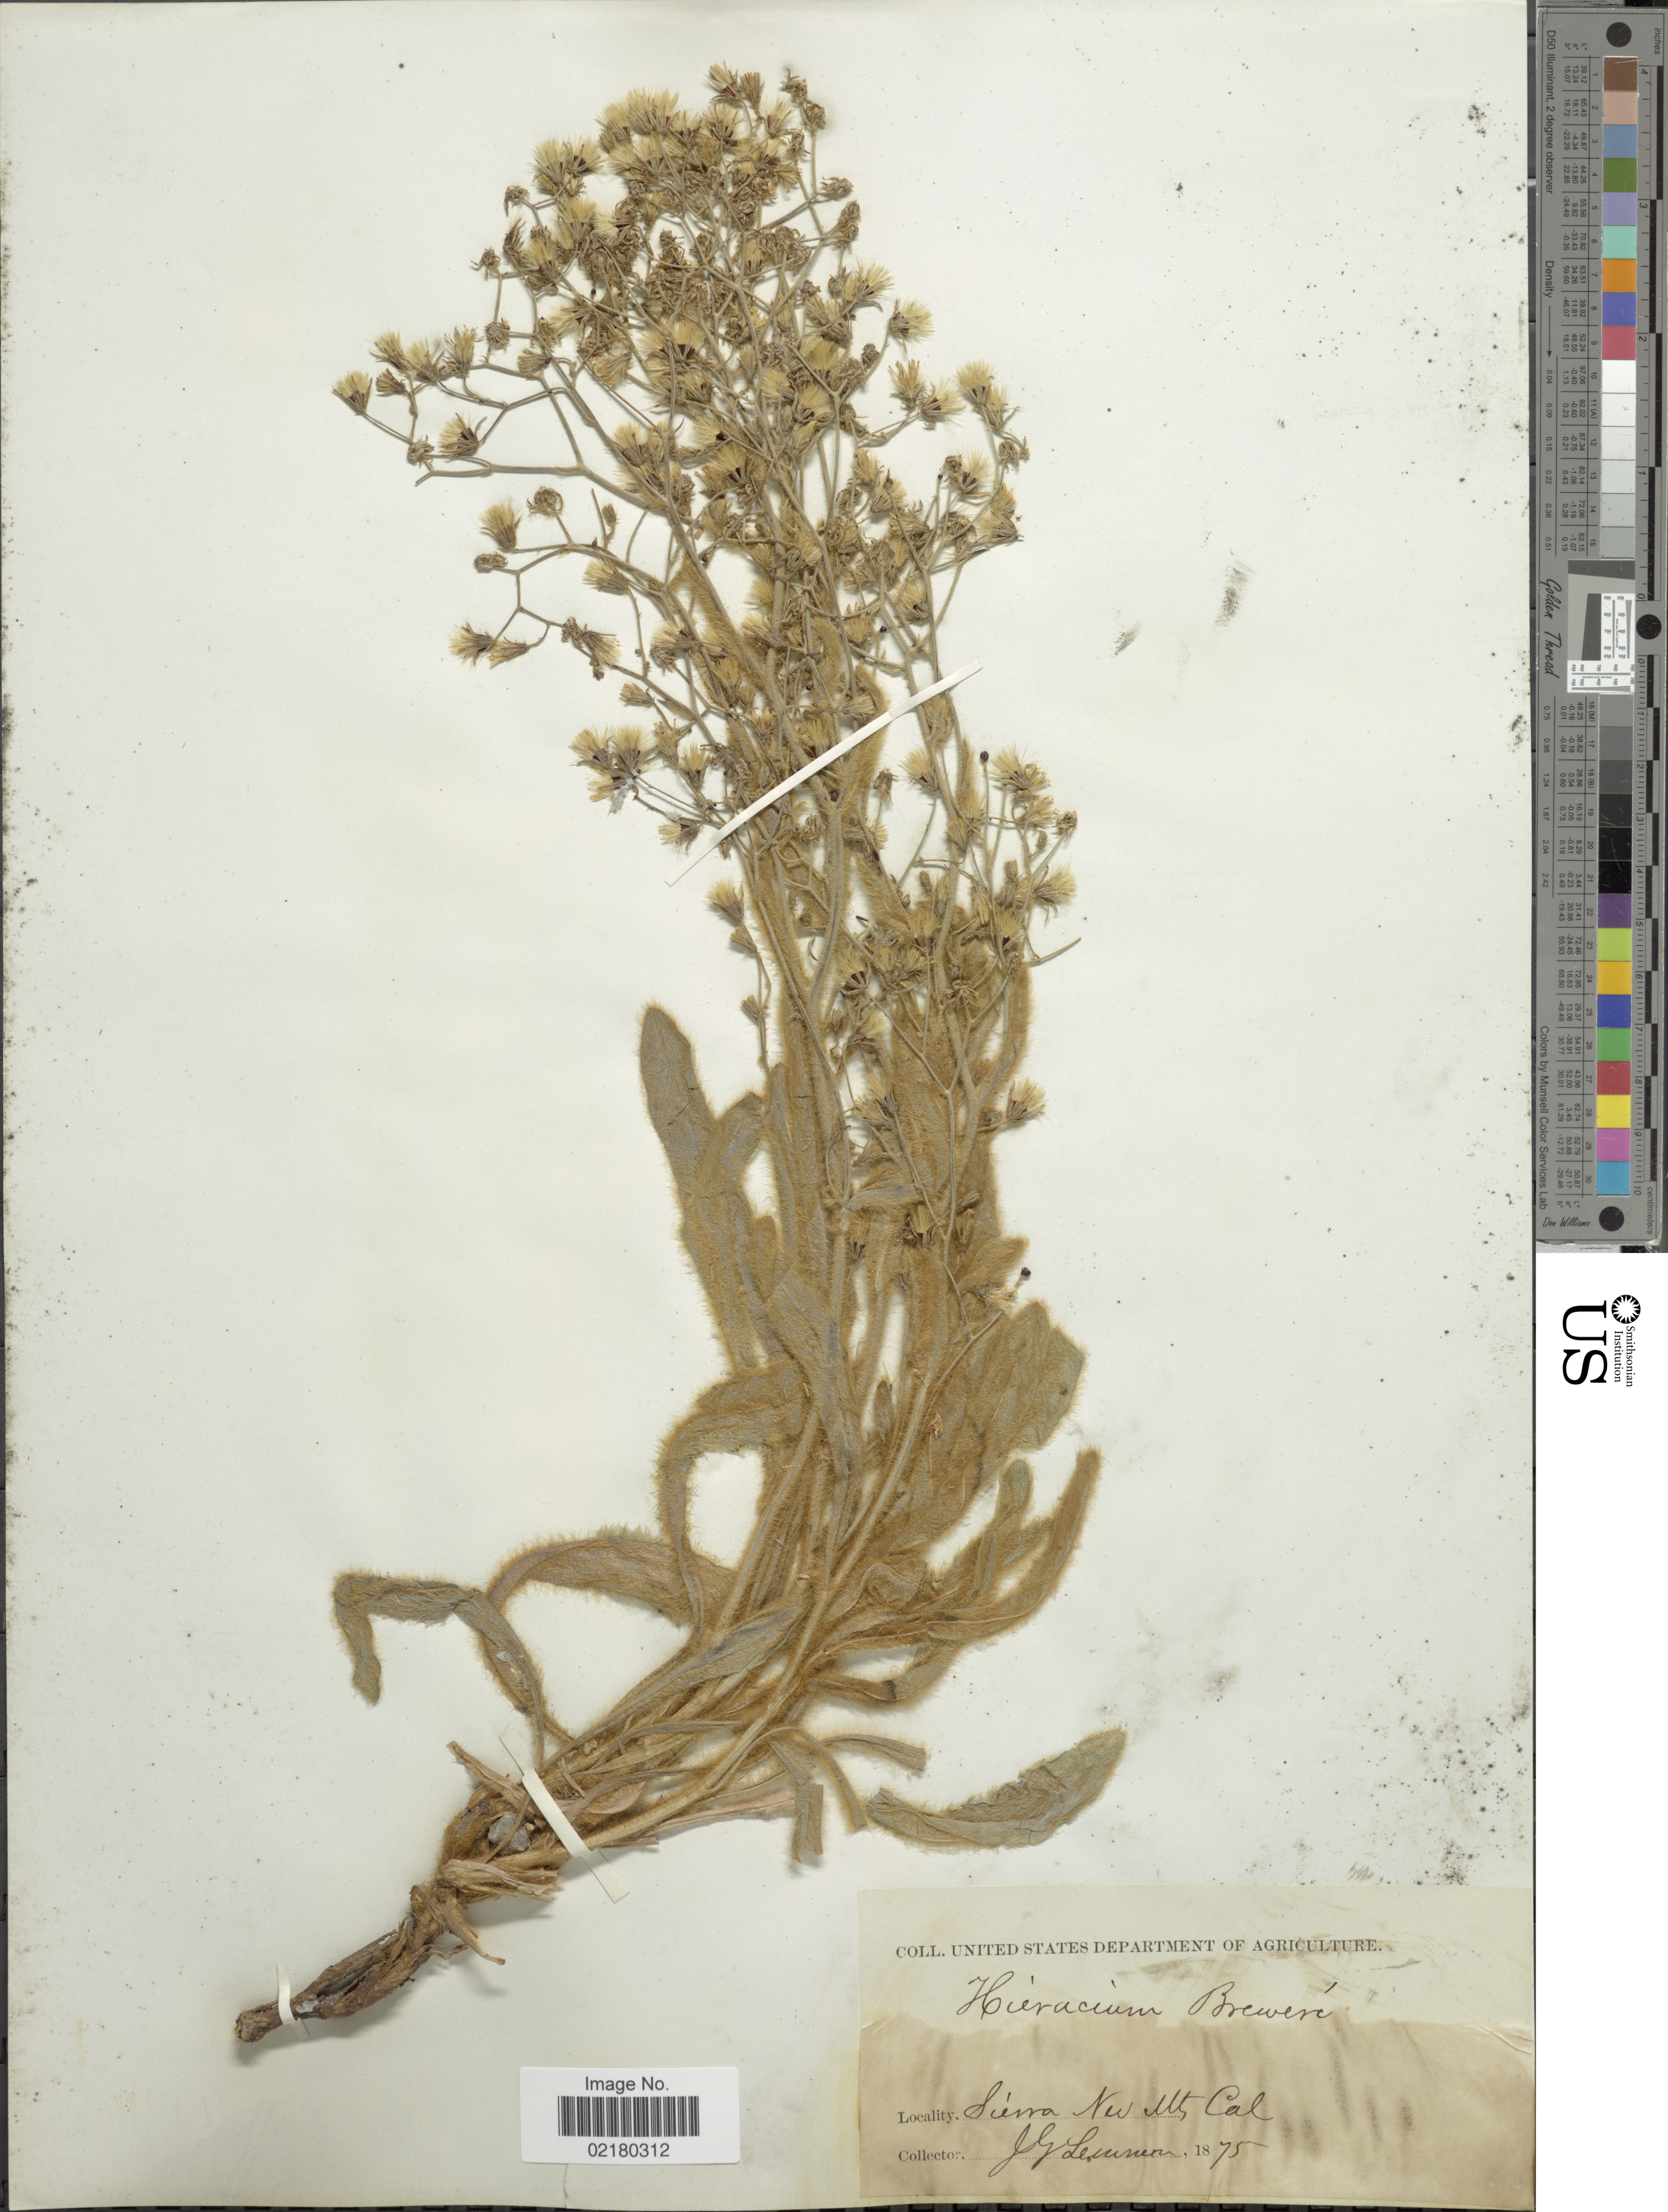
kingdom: Plantae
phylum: Tracheophyta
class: Magnoliopsida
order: Asterales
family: Asteraceae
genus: Hieracium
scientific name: Hieracium horridum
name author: Fr.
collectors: J. Lemmon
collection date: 1875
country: United States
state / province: California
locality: Sierra Nev Mts.